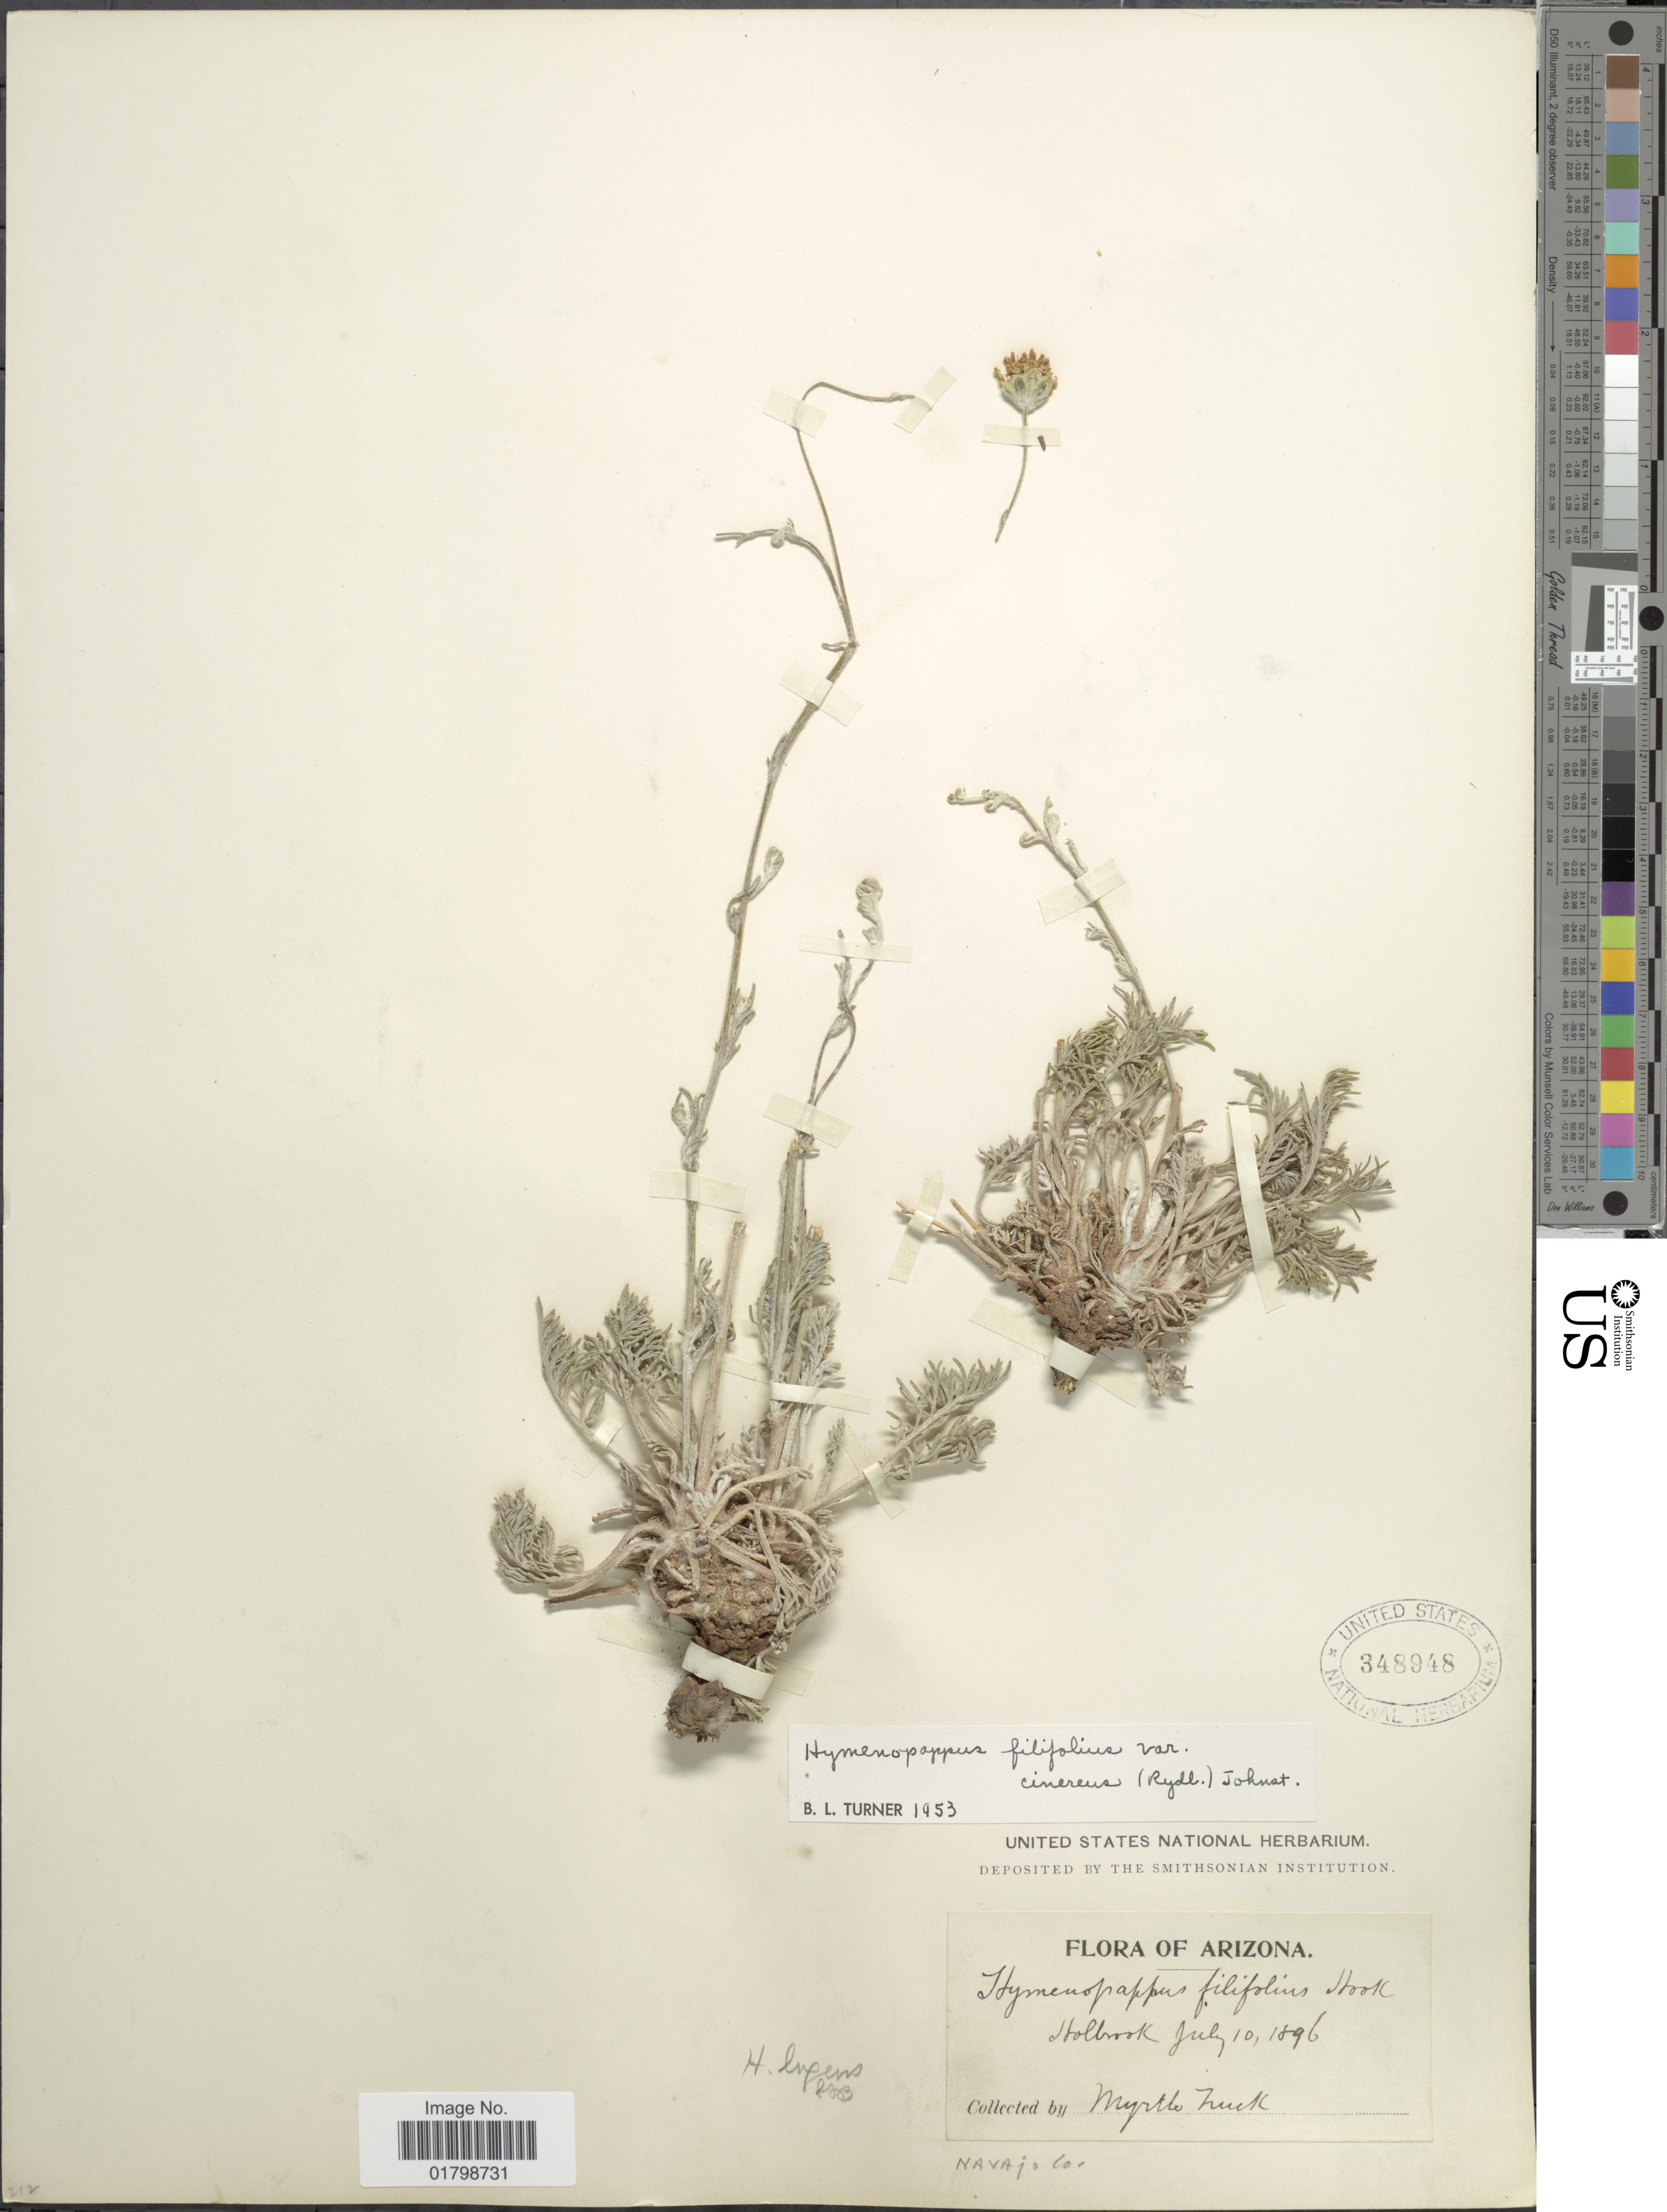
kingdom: Plantae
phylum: Tracheophyta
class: Magnoliopsida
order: Asterales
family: Asteraceae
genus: Hymenopappus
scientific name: Hymenopappus filifolius var. cinereus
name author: (Rydb.) I.M. Johnst.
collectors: M. Zuck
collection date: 1896-07-10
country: United States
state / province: Arizona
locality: Holbrook, Navajo Co.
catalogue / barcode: US 348948